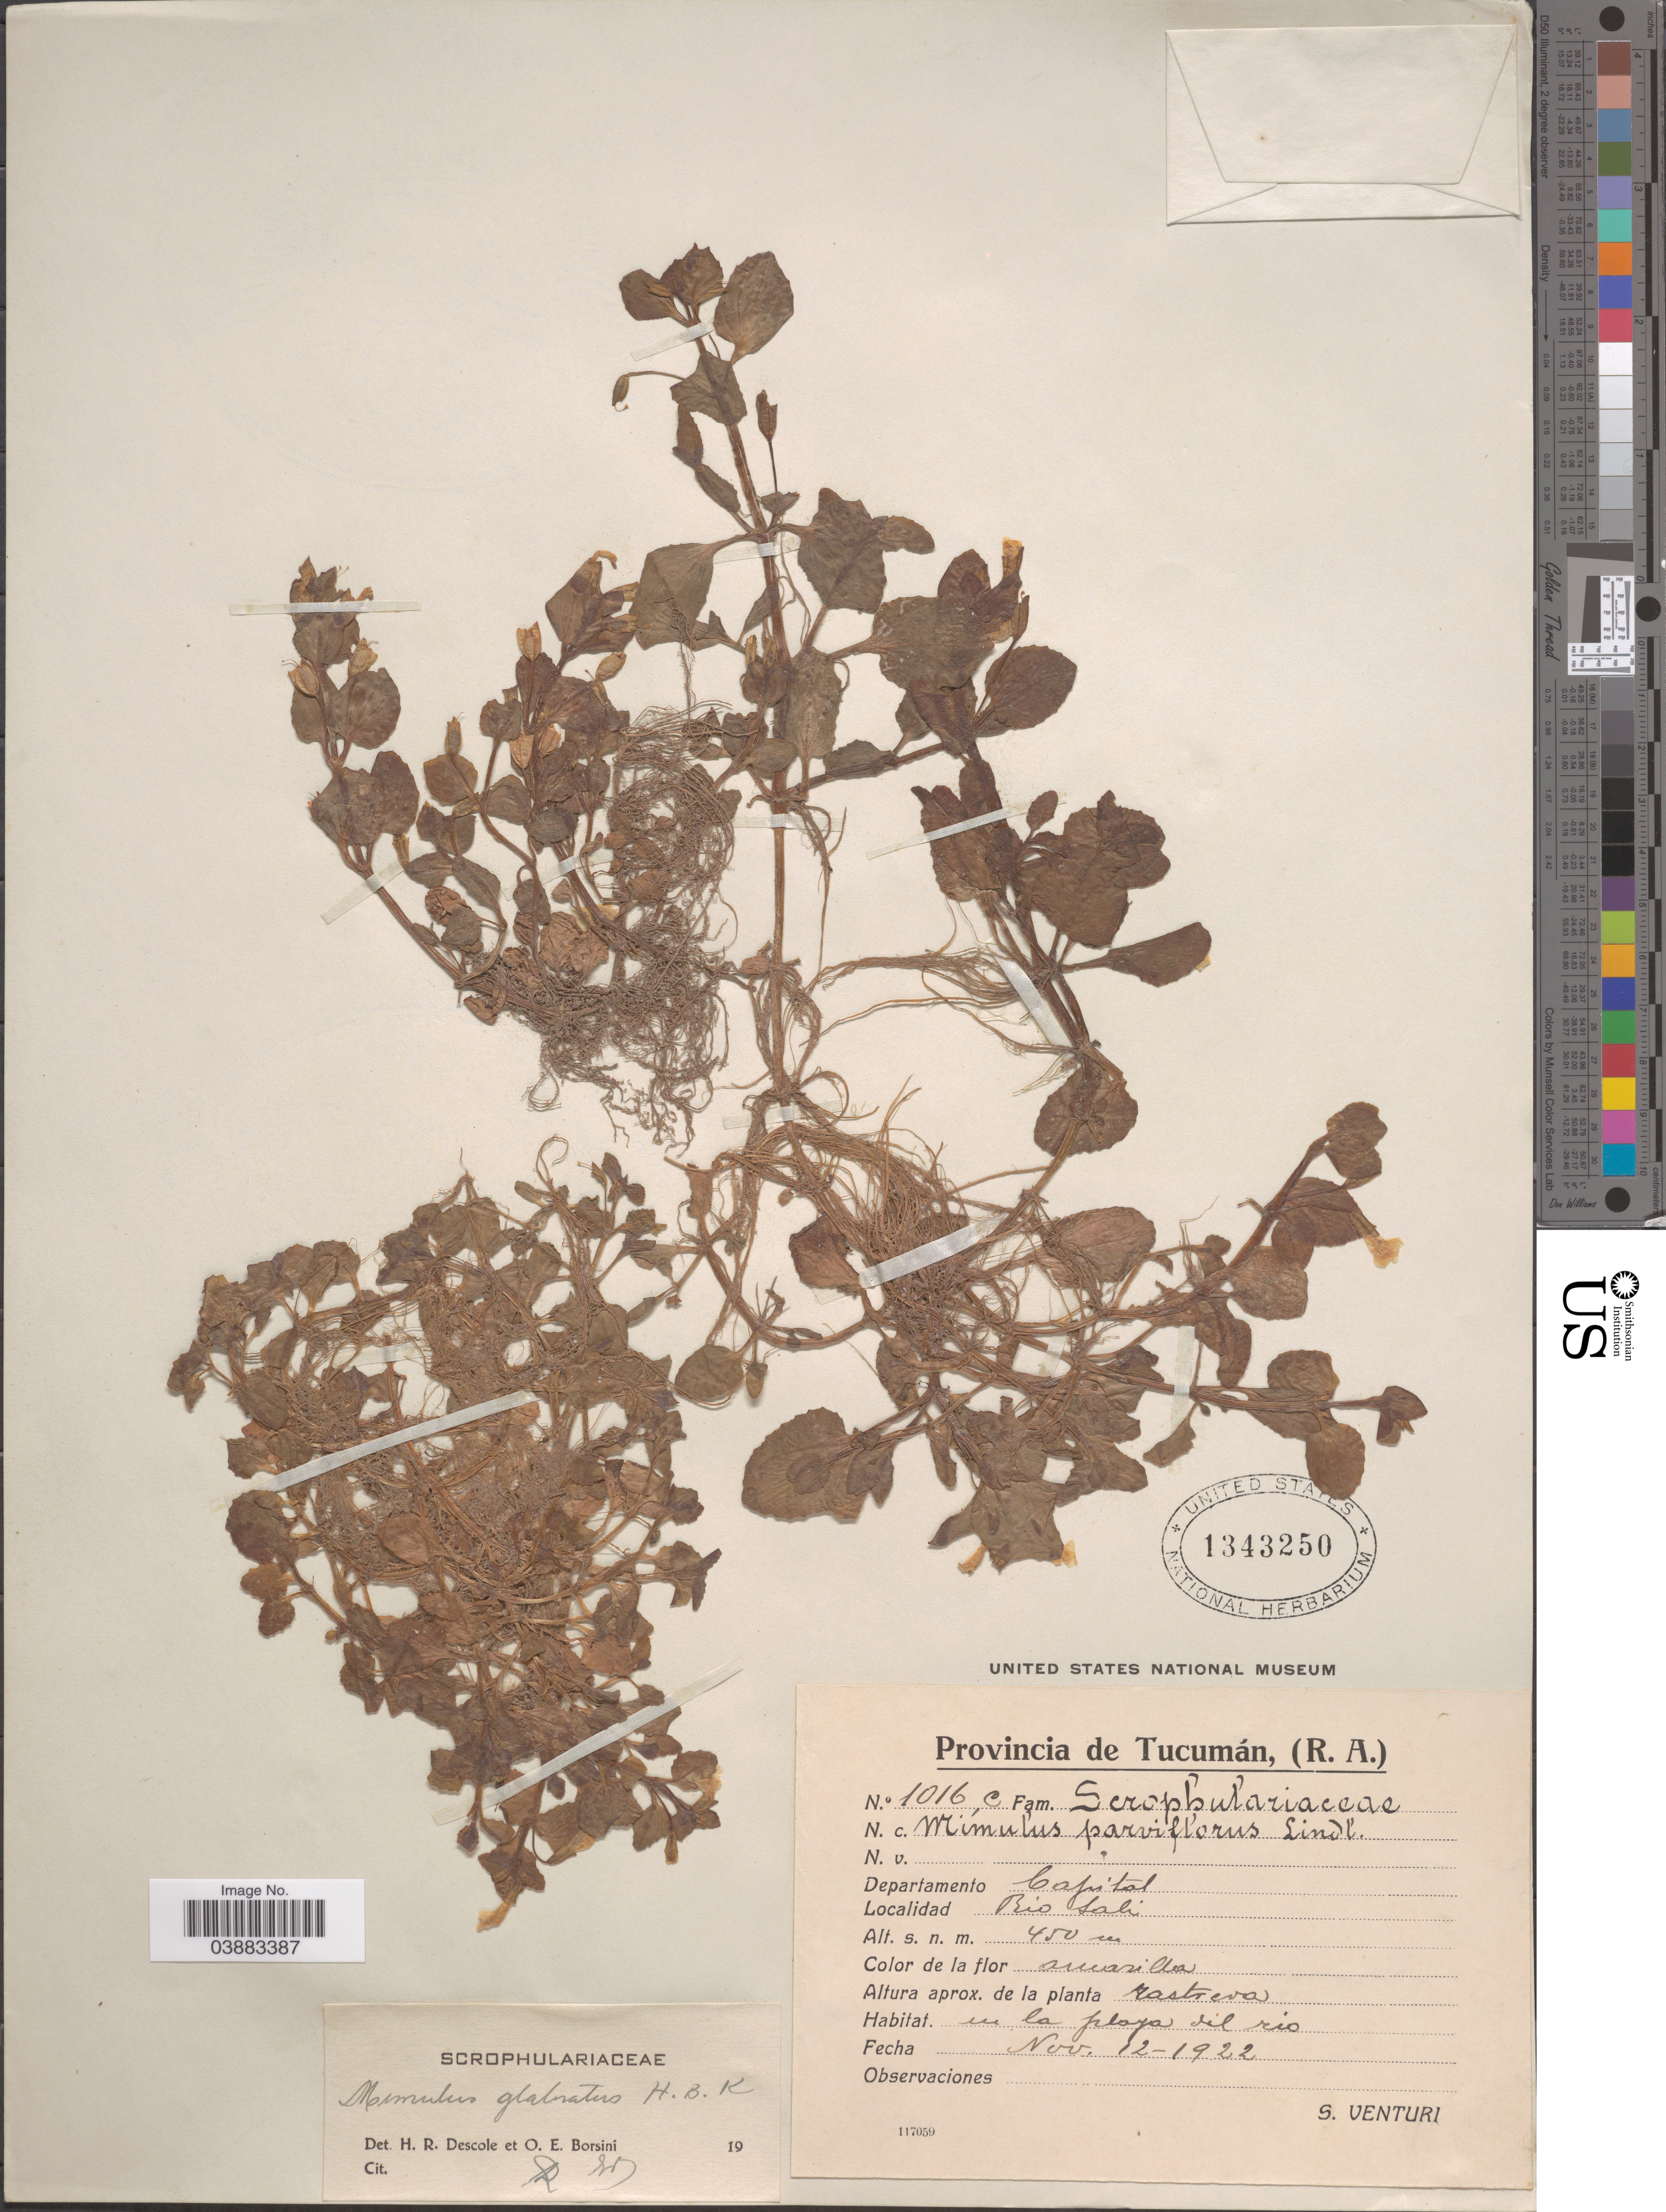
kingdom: Plantae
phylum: Tracheophyta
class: Magnoliopsida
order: Lamiales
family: Phrymaceae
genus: Mimulus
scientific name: Mimulus glabratus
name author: Kunth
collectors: S. Venturi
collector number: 1016c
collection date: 1922-11-12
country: Argentina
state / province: Tucuman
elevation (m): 450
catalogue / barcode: US 1343250